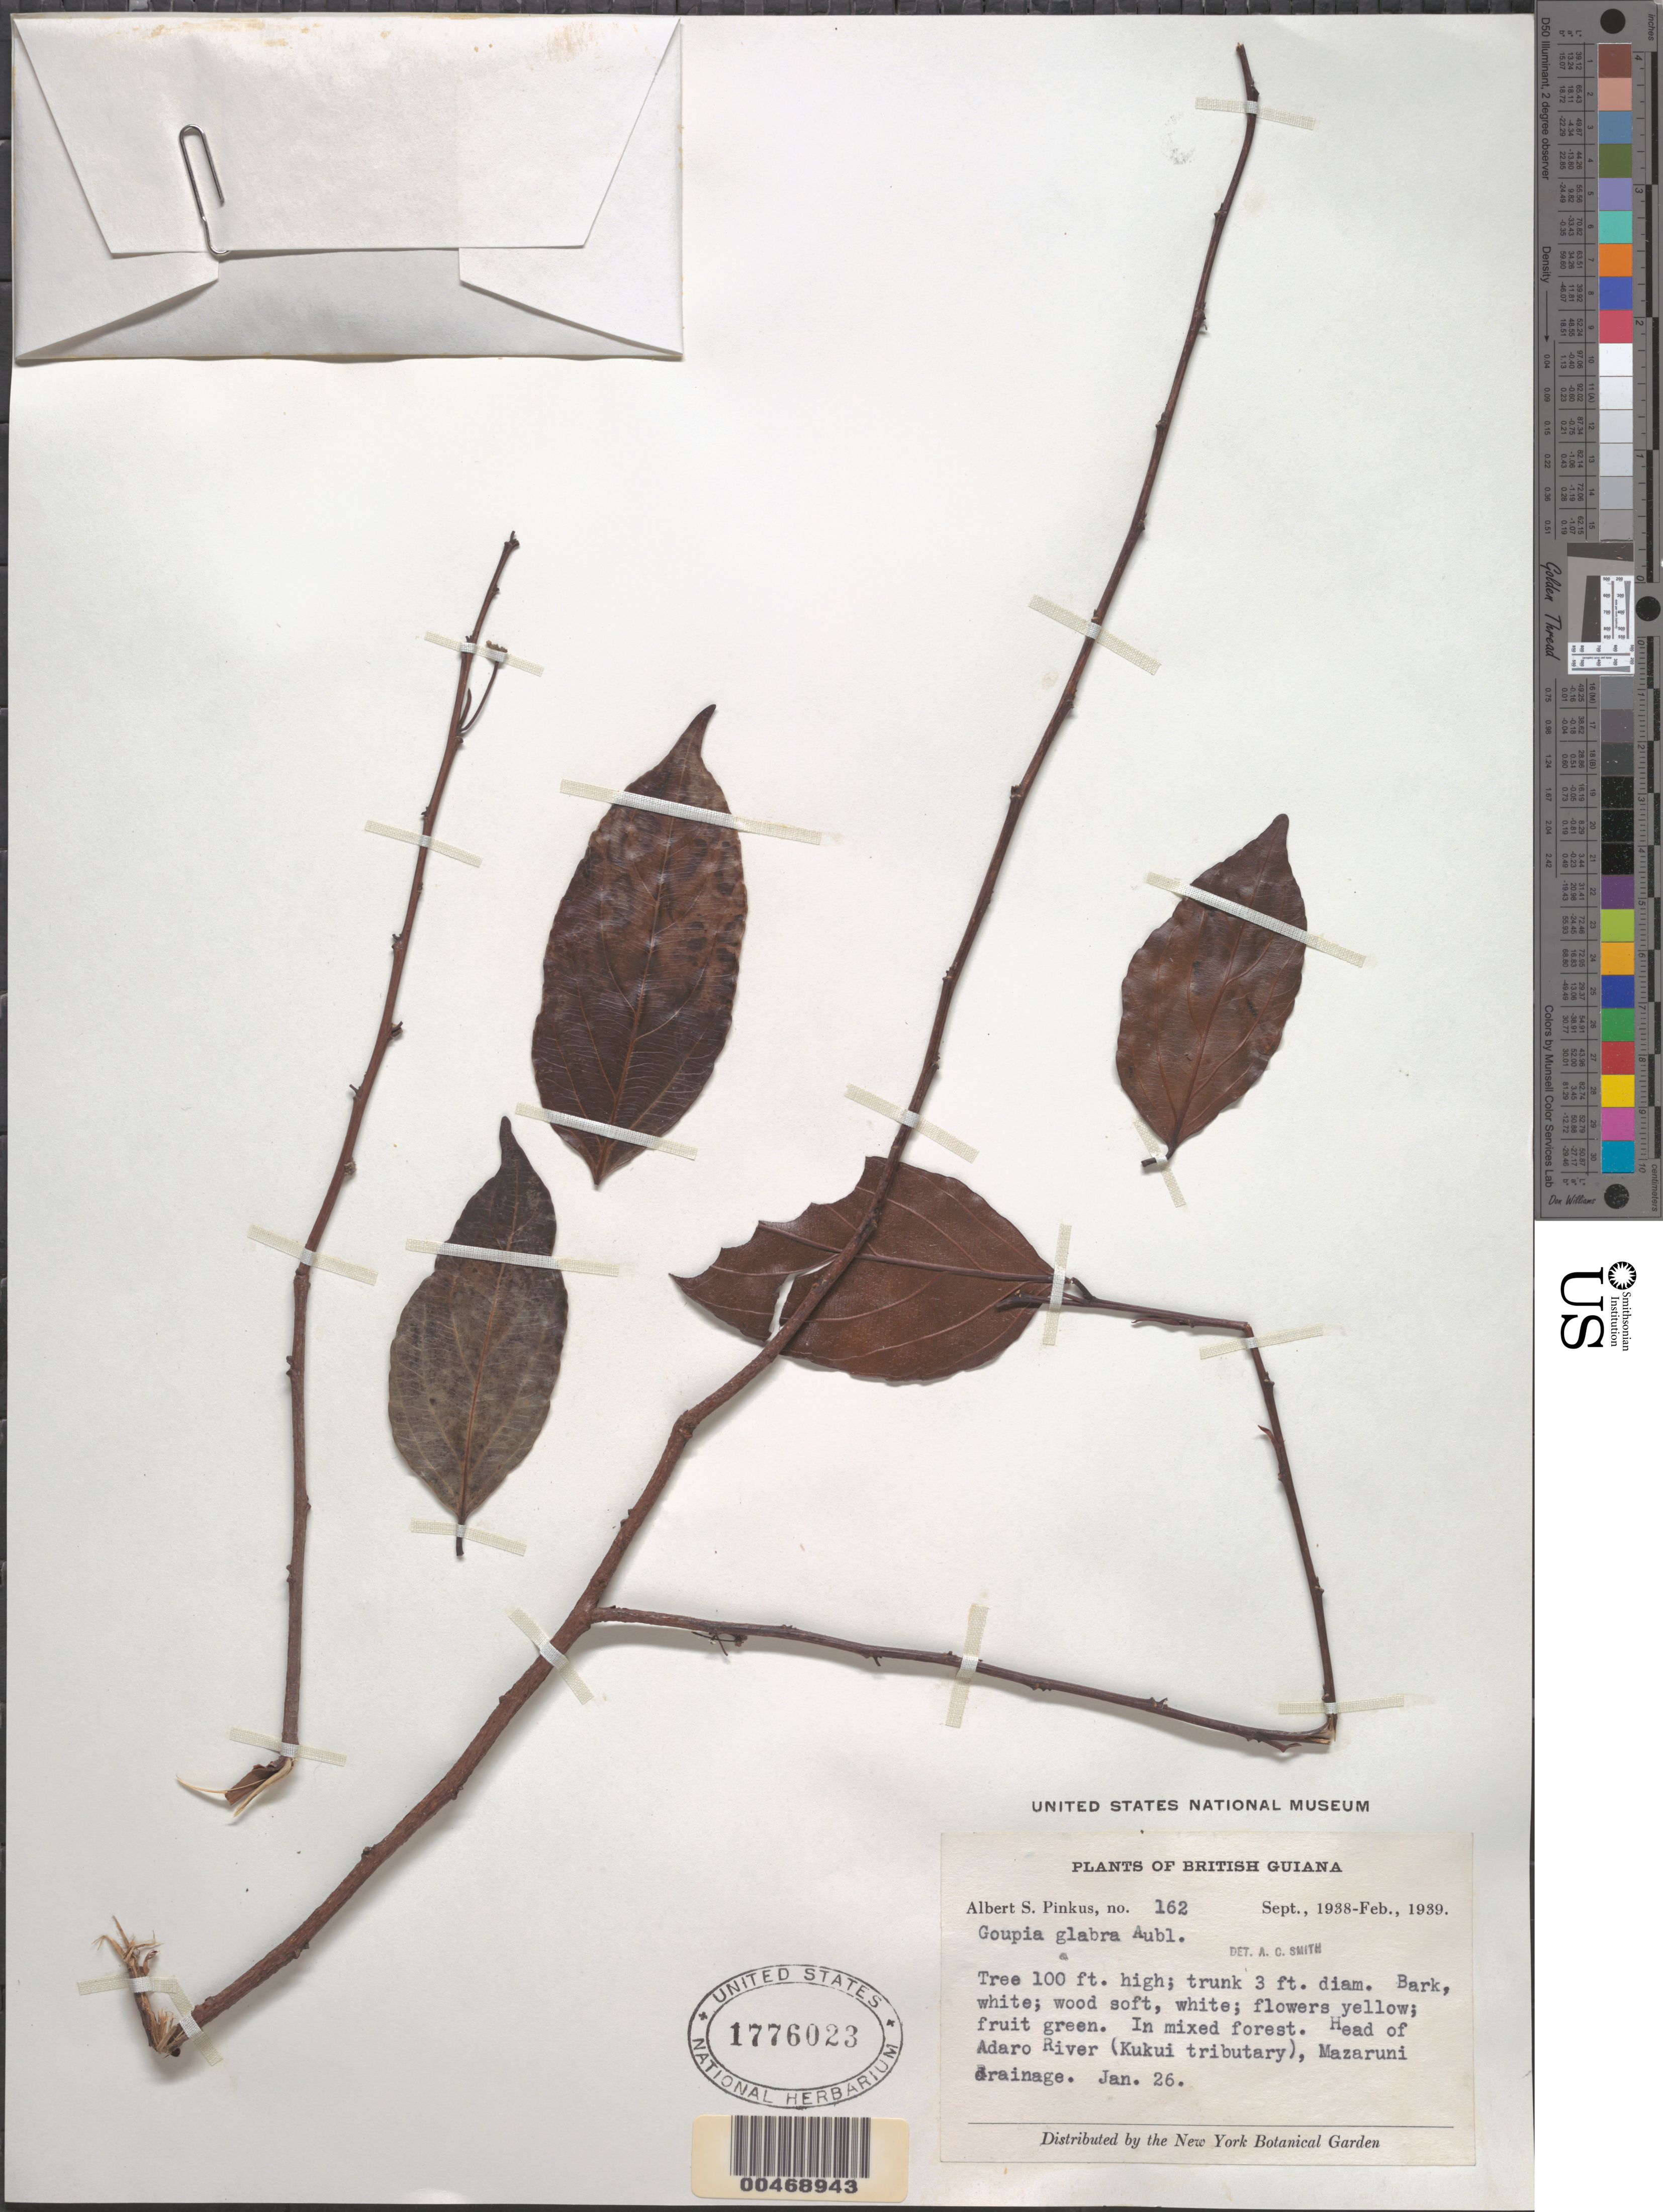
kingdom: Plantae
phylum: Tracheophyta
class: Magnoliopsida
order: Malpighiales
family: Goupiaceae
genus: Goupia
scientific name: Goupia glabra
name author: Aubl.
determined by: Smith, A. C.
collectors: A. Pinkus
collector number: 162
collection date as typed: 26-Jan-39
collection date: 1939-01-26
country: Guyana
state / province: Cuyuni-Mazaruni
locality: Adaro R. (Kukui trib.), Mazaruni drainage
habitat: Mixed forest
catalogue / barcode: US 1776023